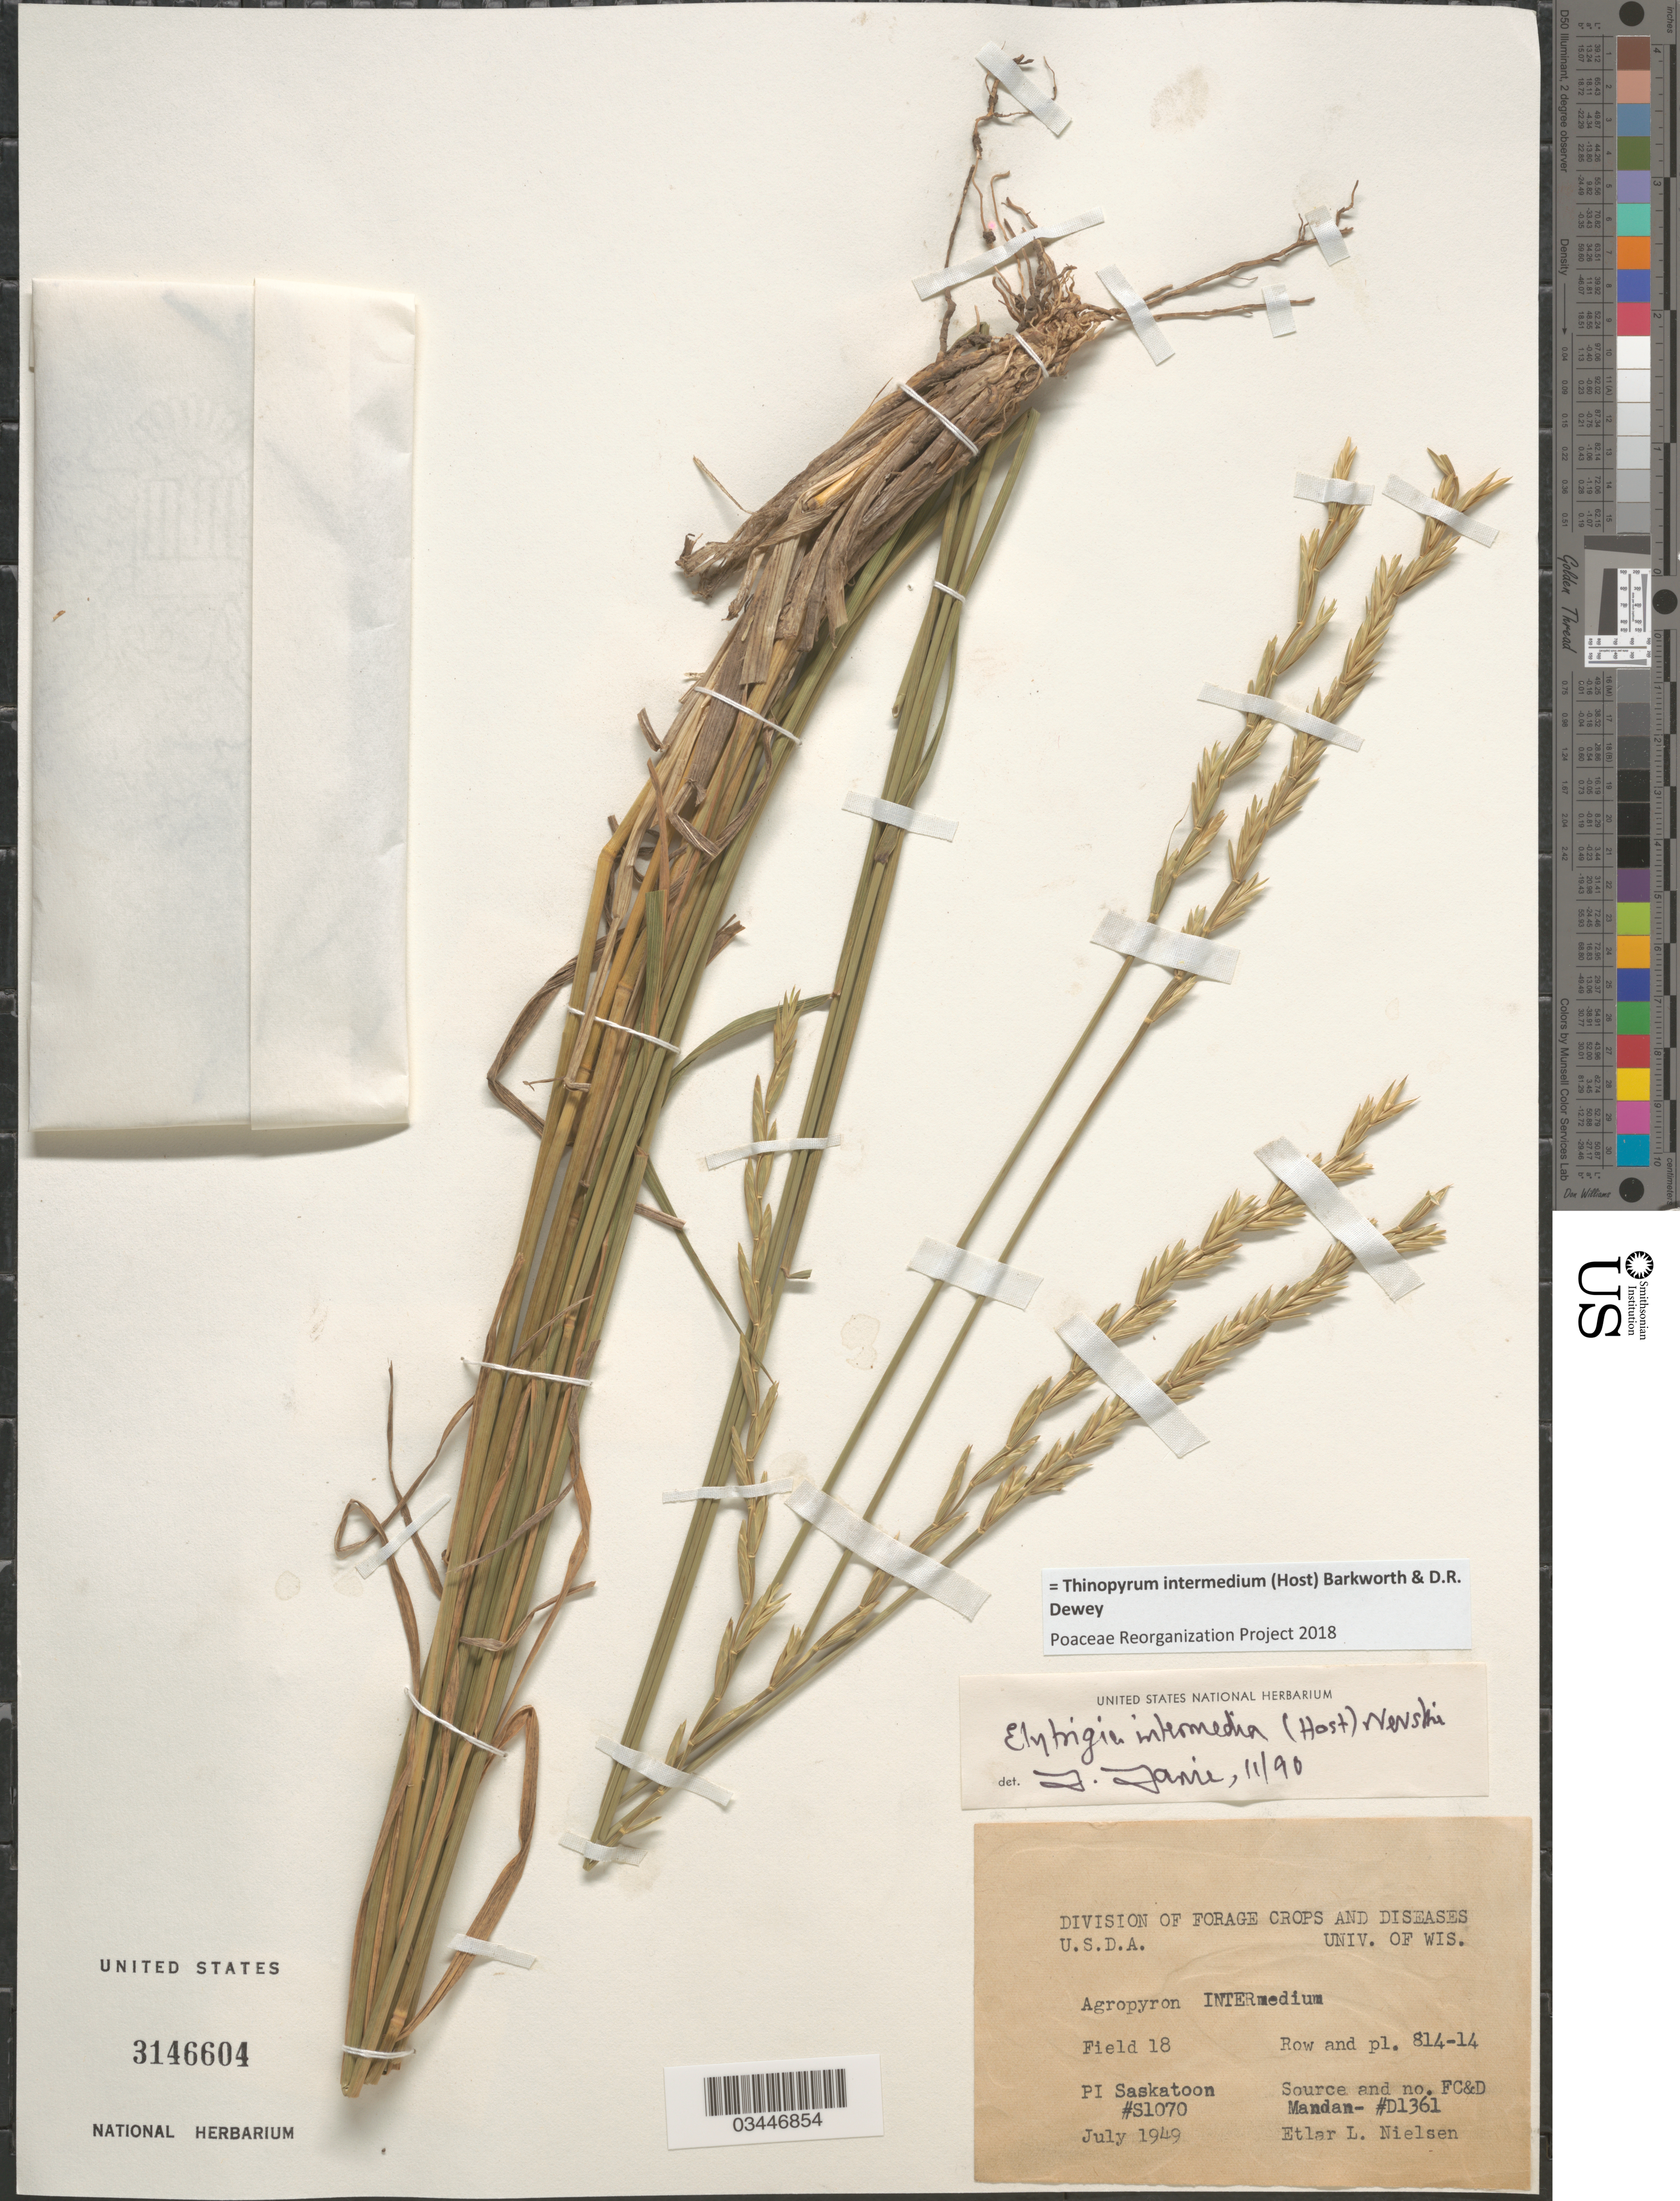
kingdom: Plantae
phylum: Tracheophyta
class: Liliopsida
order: Poales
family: Poaceae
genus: Aegilops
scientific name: Aegilops sp.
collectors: E. L. Nielsen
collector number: S1070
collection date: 1949-07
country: United States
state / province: Washington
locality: Field 18 Row and pl. 814-14.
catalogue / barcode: US 3146604